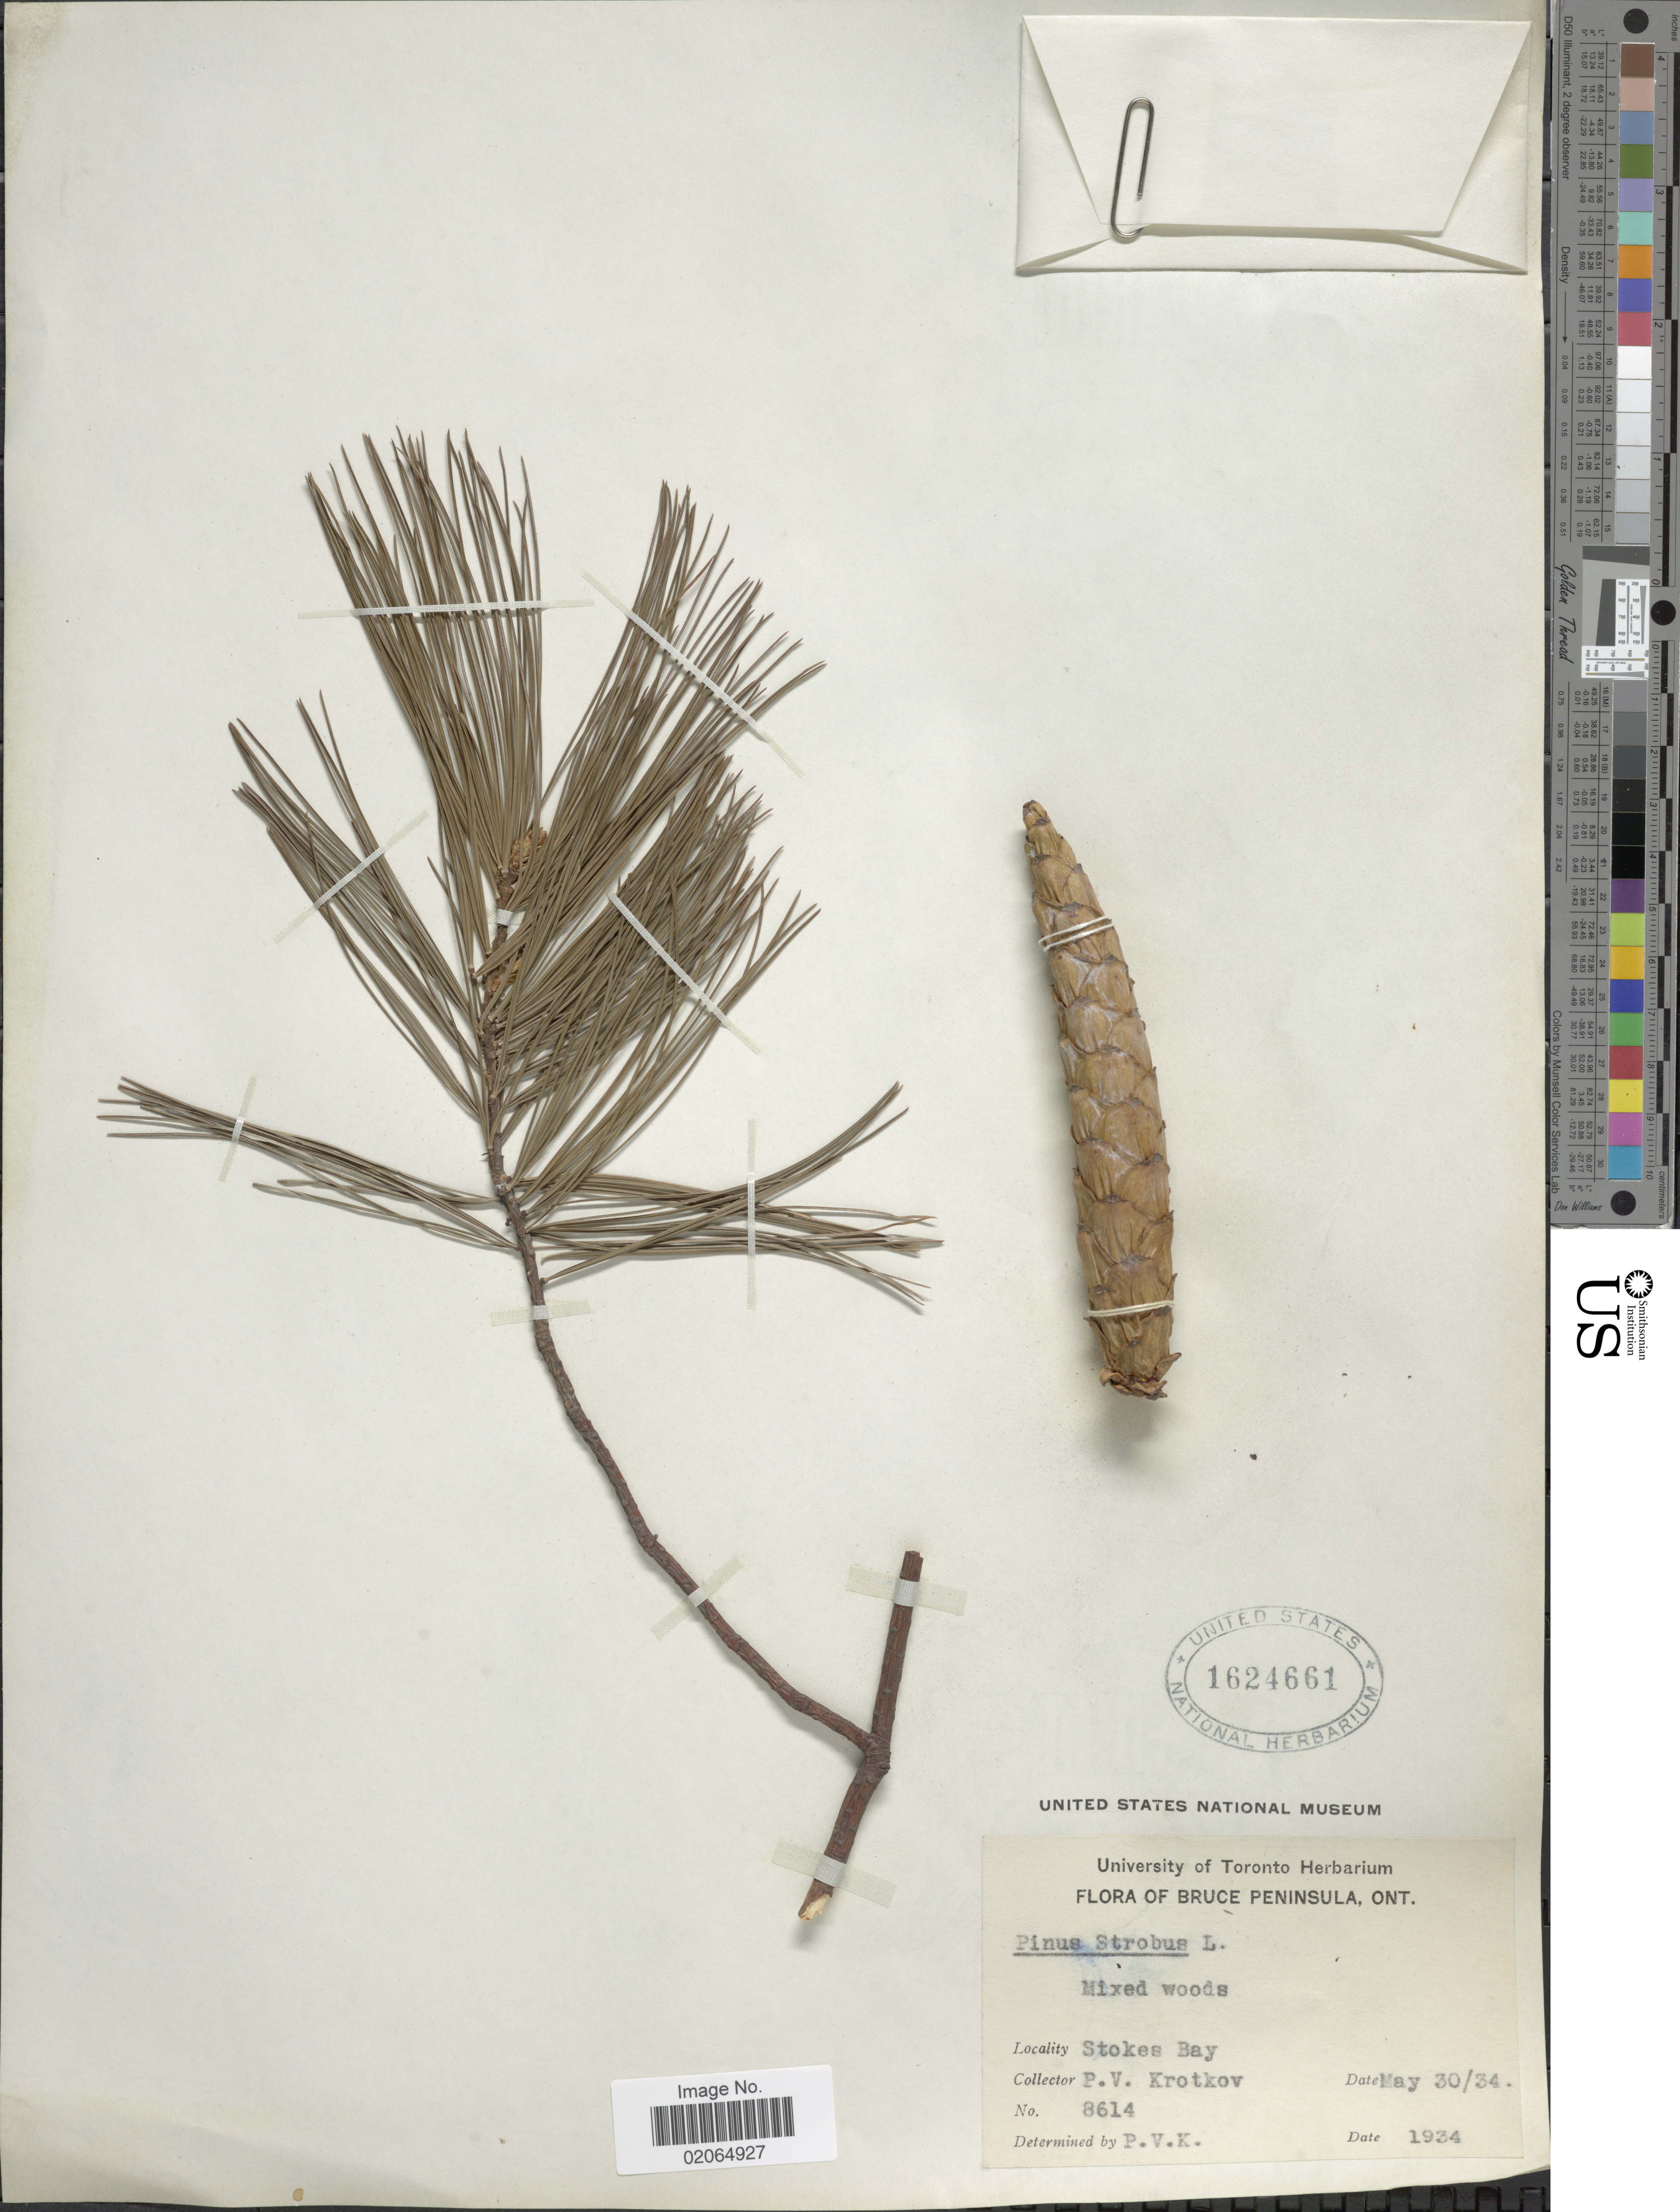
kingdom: Plantae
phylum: Tracheophyta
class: Pinopsida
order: Pinales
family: Pinaceae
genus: Pinus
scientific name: Pinus strobus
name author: L.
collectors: P. V. Krotkov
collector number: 8614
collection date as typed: Transcribed d/m/y: 30/5/34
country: Canada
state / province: Ontario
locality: Bruce Peninsula, Stokes Bay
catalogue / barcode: US 1624661